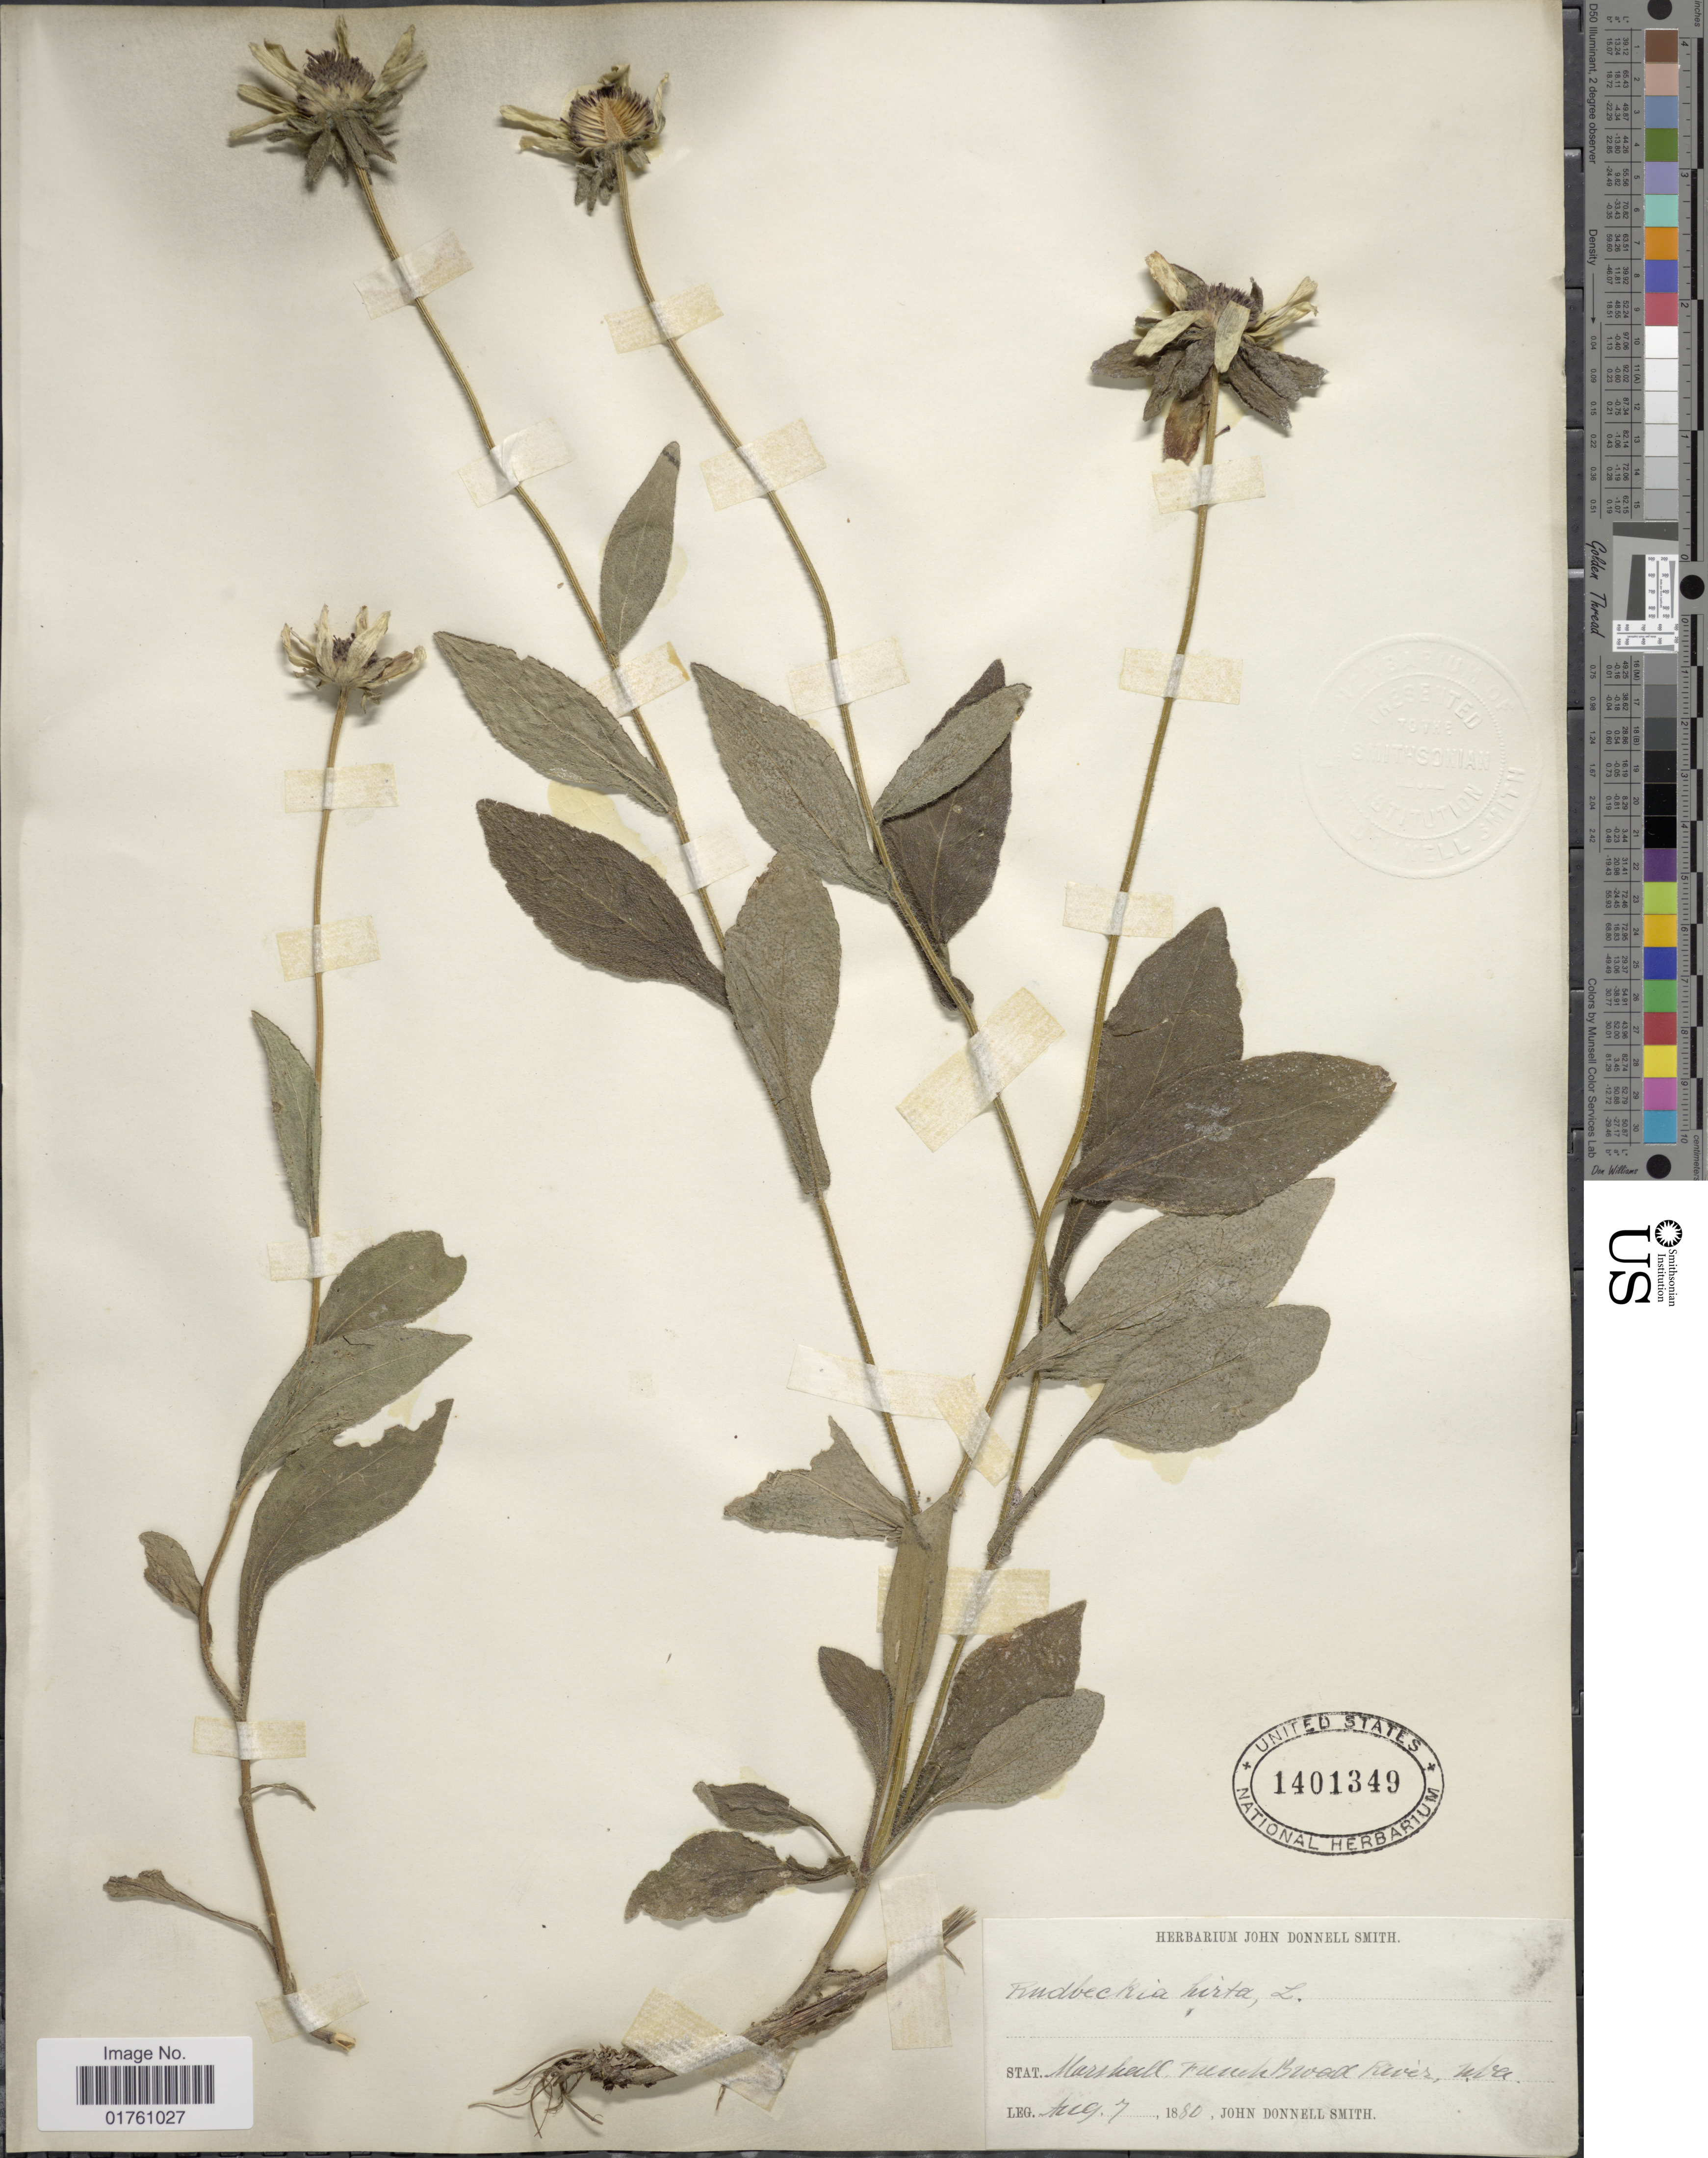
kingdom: Plantae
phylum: Tracheophyta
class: Magnoliopsida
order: Asterales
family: Asteraceae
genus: Rudbeckia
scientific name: Rudbeckia hirta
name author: L.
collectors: J. Donnell Smith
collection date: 1880-08-07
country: United States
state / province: West Virginia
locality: Marshall Broad River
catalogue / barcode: US 1401349